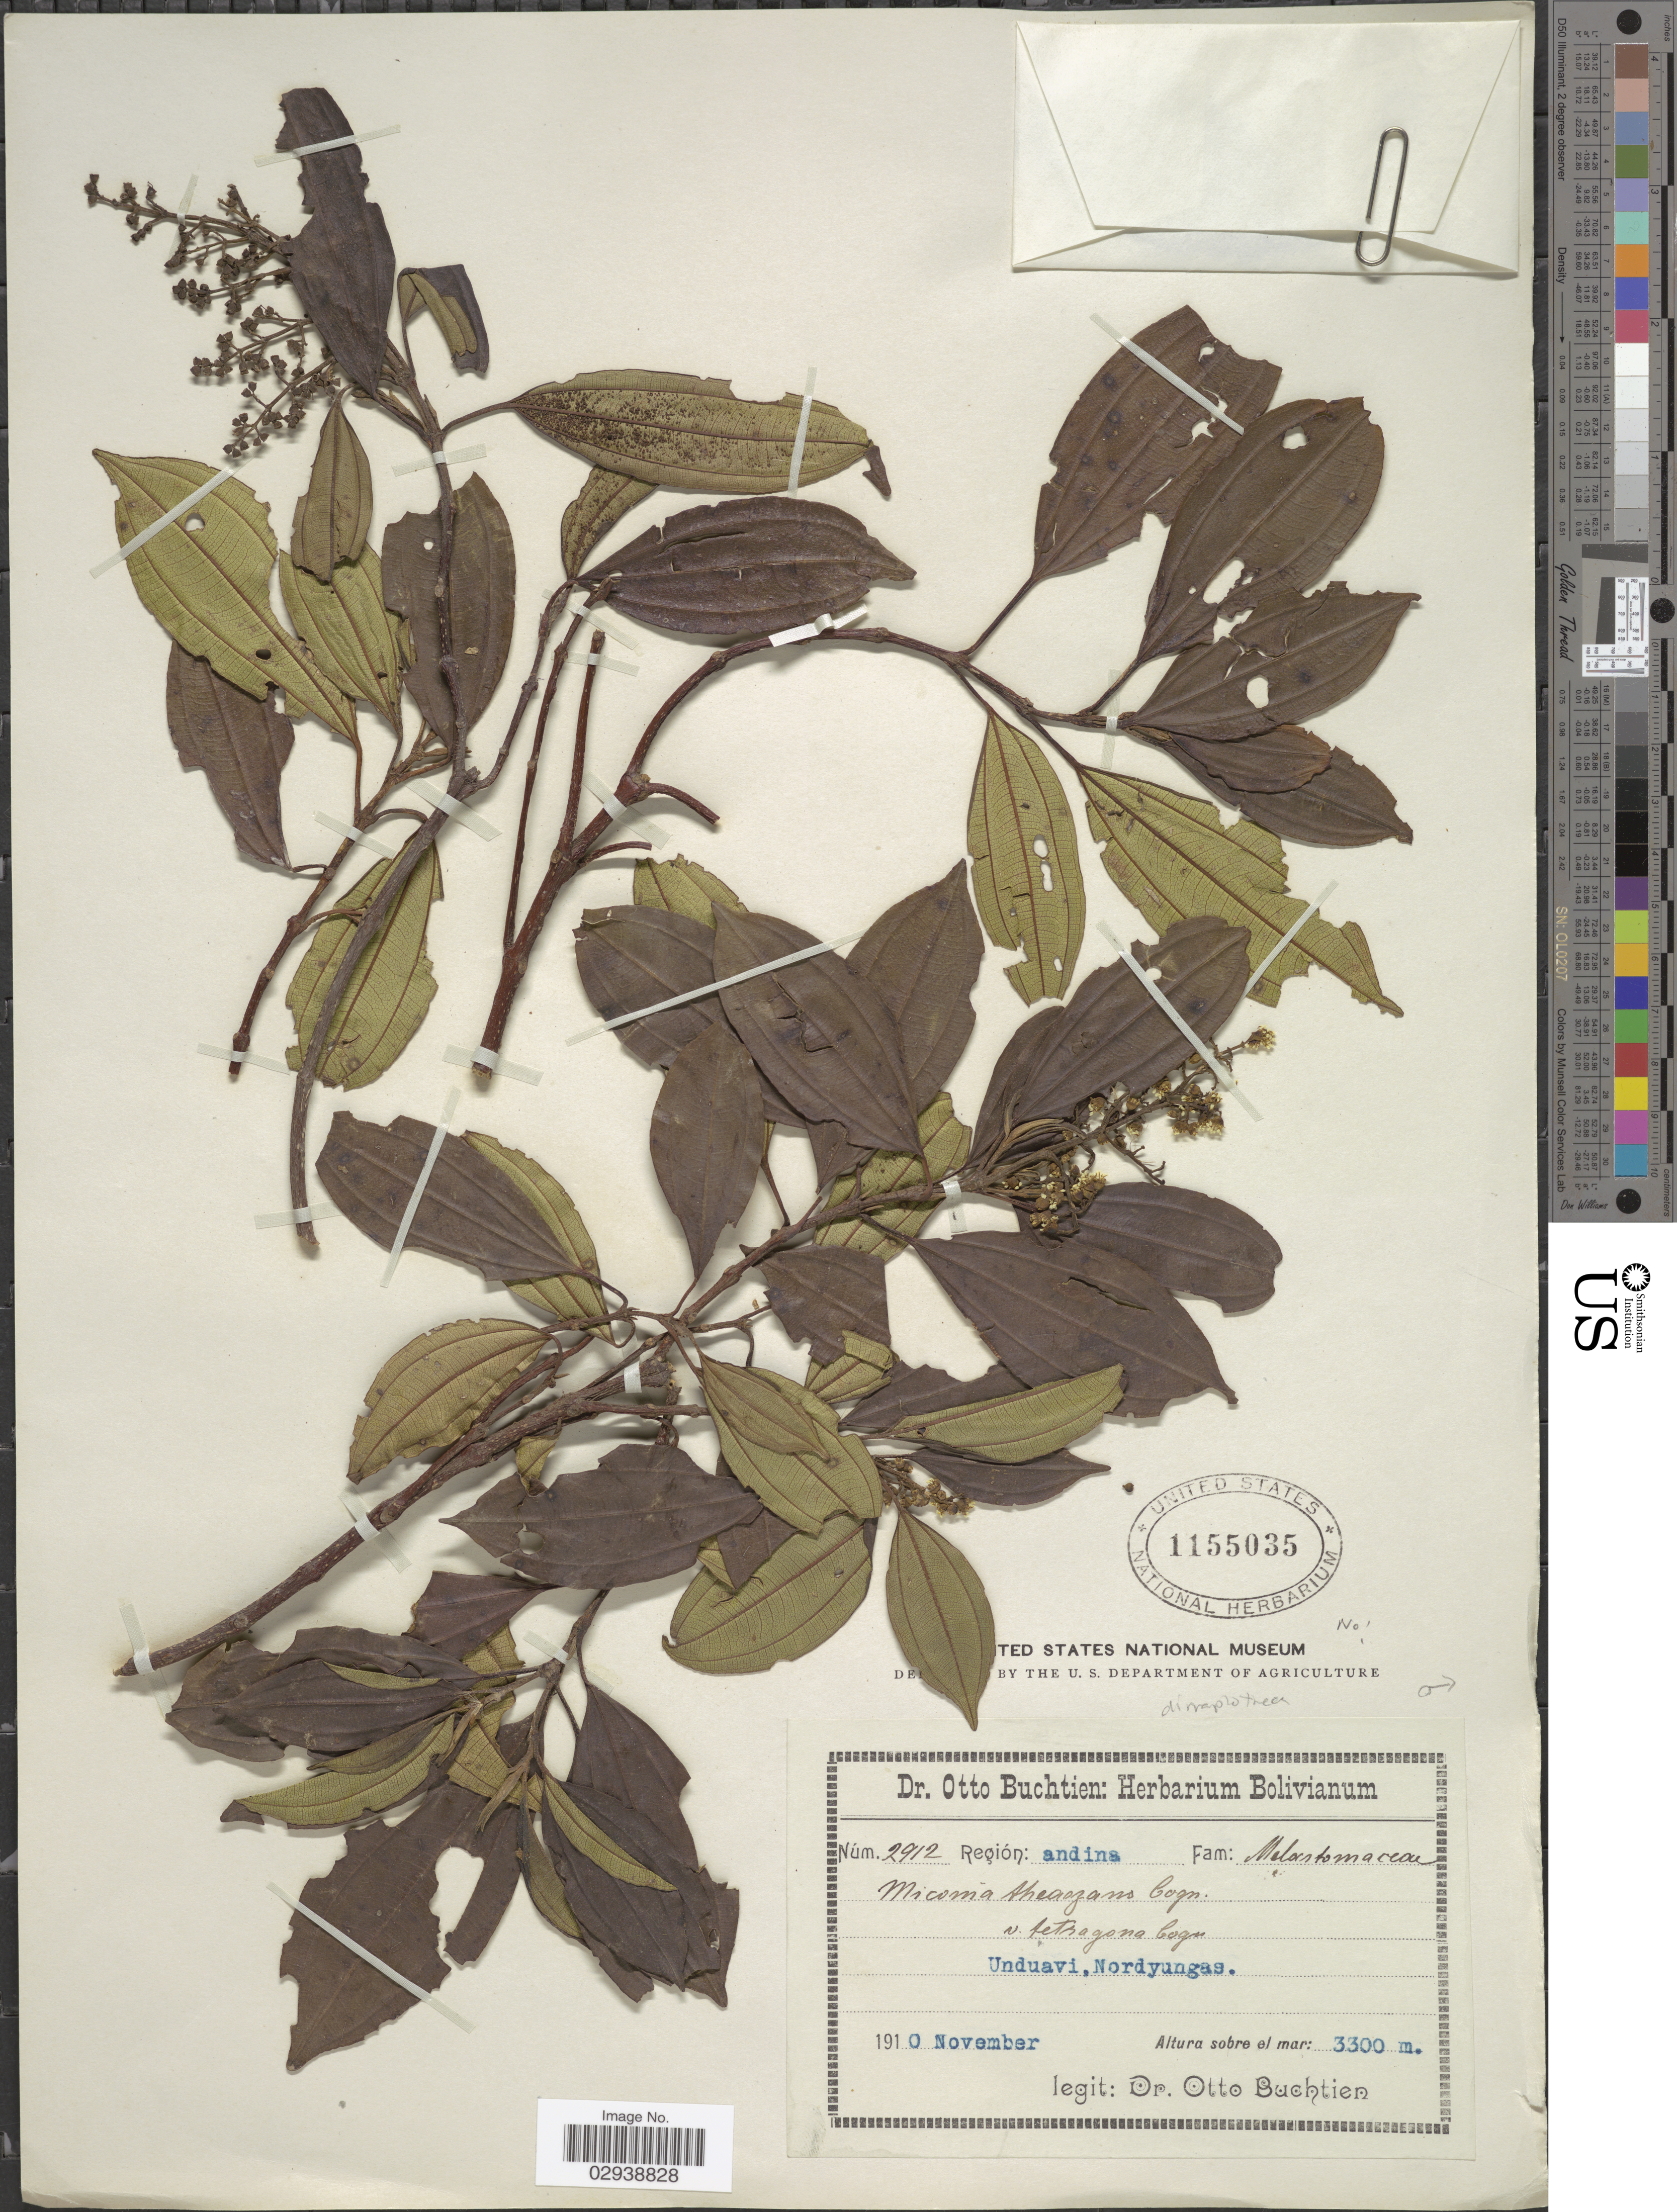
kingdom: Plantae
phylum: Tracheophyta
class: Magnoliopsida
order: Myrtales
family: Melastomataceae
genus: Miconia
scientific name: Miconia dimorphotheca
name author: Jan.M. Burke & Michelang.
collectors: O. Buchtien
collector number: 2912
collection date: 1910-11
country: Bolivia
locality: Región: andina, Unduavi, Nordyungas.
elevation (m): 3300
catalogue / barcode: US 1155035